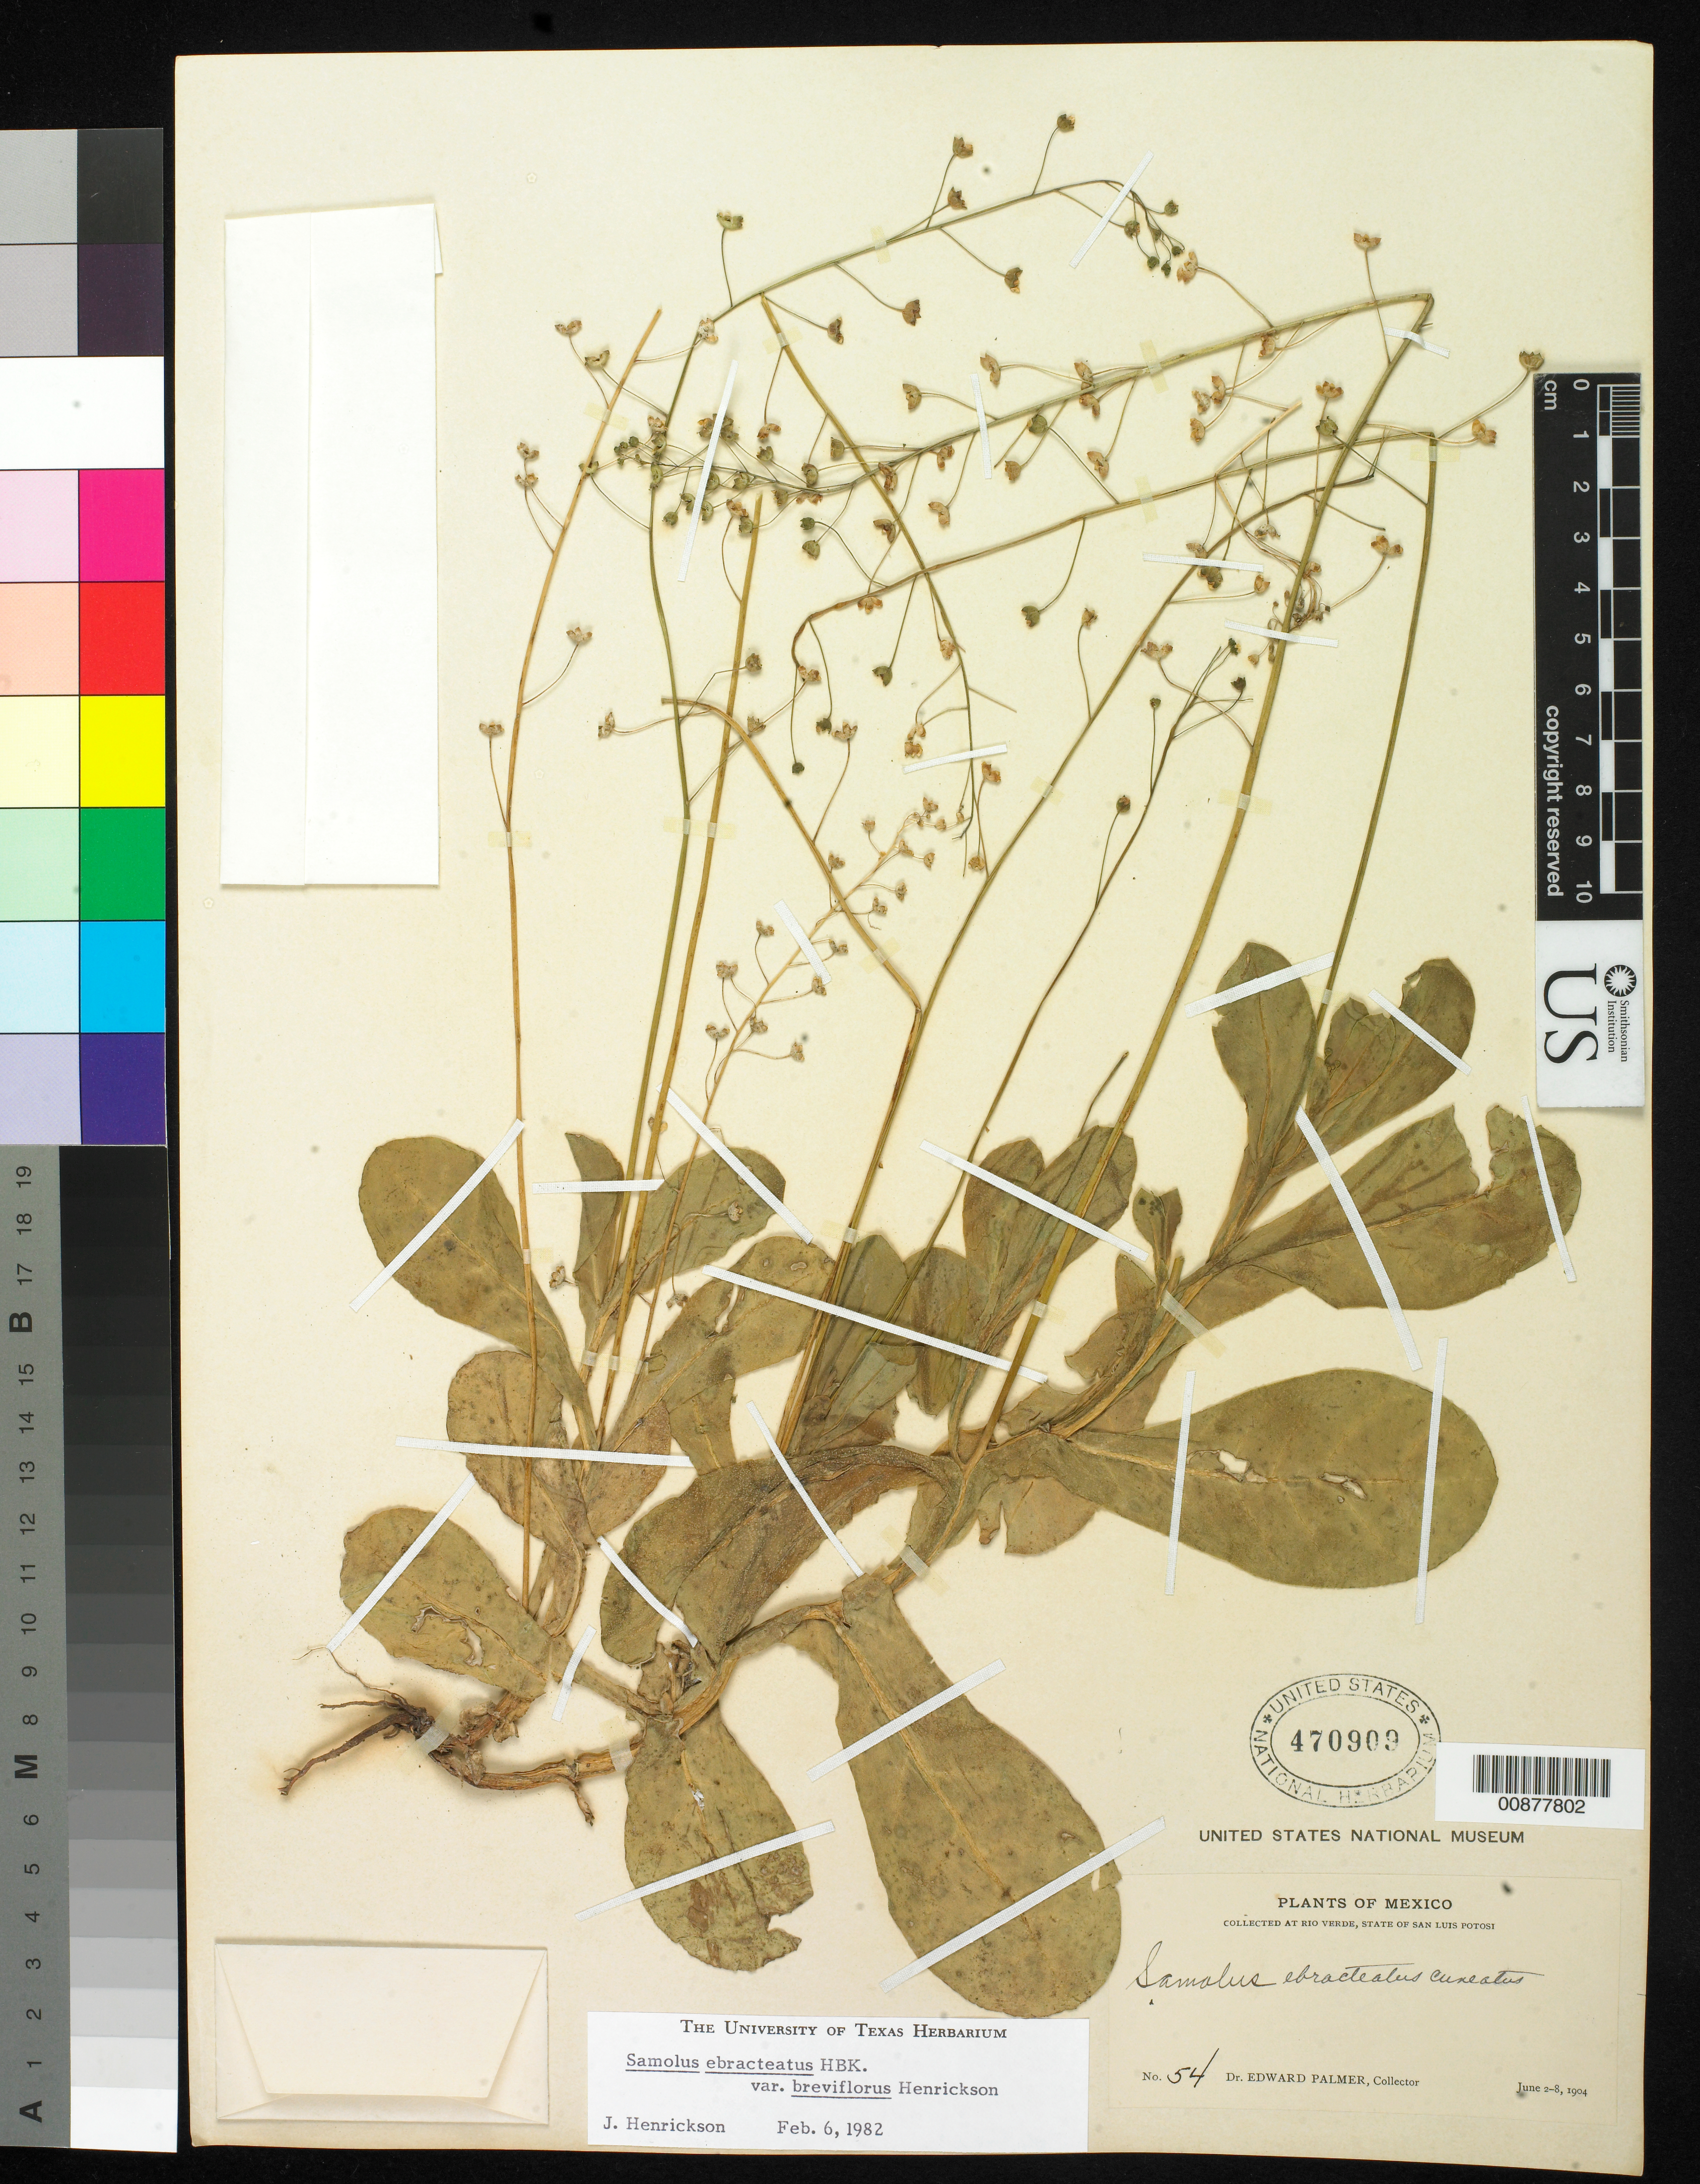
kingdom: Plantae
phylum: Tracheophyta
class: Magnoliopsida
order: Ericales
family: Primulaceae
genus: Samolus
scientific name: Samolus ebracteatus var. breviflorus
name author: Henrickson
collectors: E. Palmer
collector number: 54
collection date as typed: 02 Jun 1904 to 08 Jun 1904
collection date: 1904-06-02/1904-06-08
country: Mexico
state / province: San Luis Potosí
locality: Río Verde, San Luis Potosí.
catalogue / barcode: US 470909